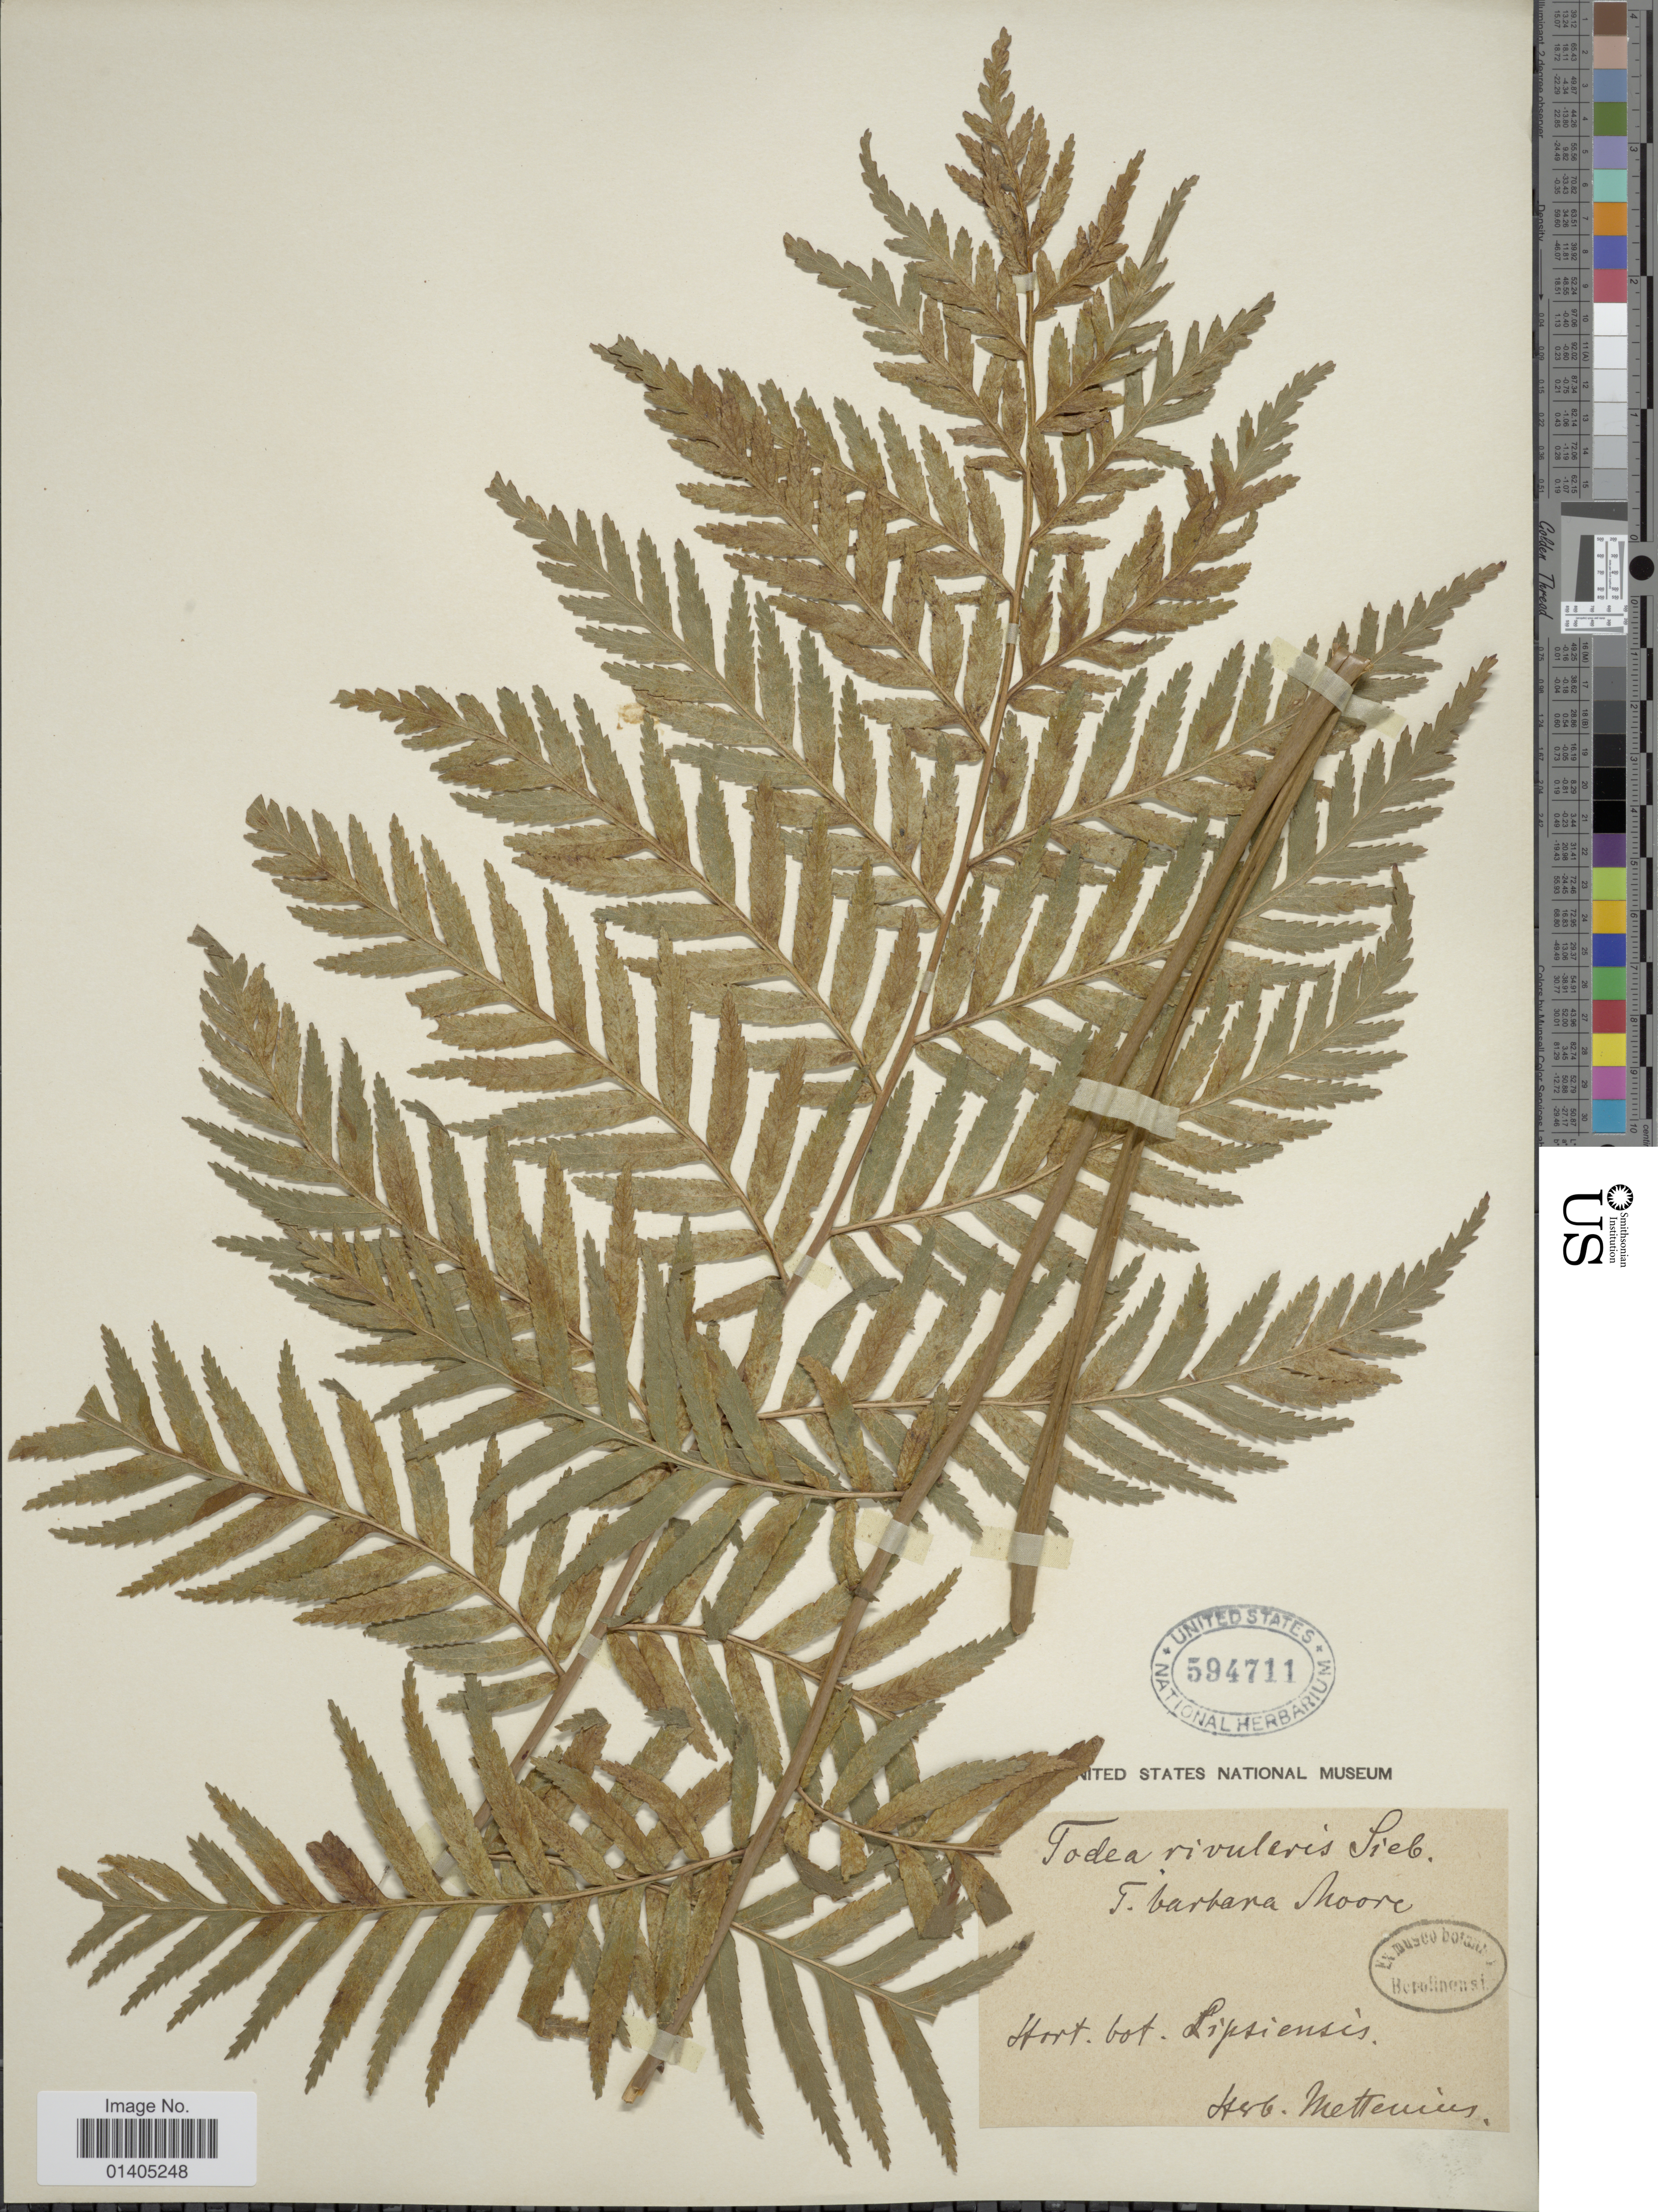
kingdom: Plantae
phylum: Tracheophyta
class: Polypodiopsida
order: Osmundales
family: Osmundaceae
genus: Todea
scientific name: Todea barbara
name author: T. Moore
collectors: ex herb. Mettenius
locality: Hort bot Lipsiensis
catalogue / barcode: US 594711